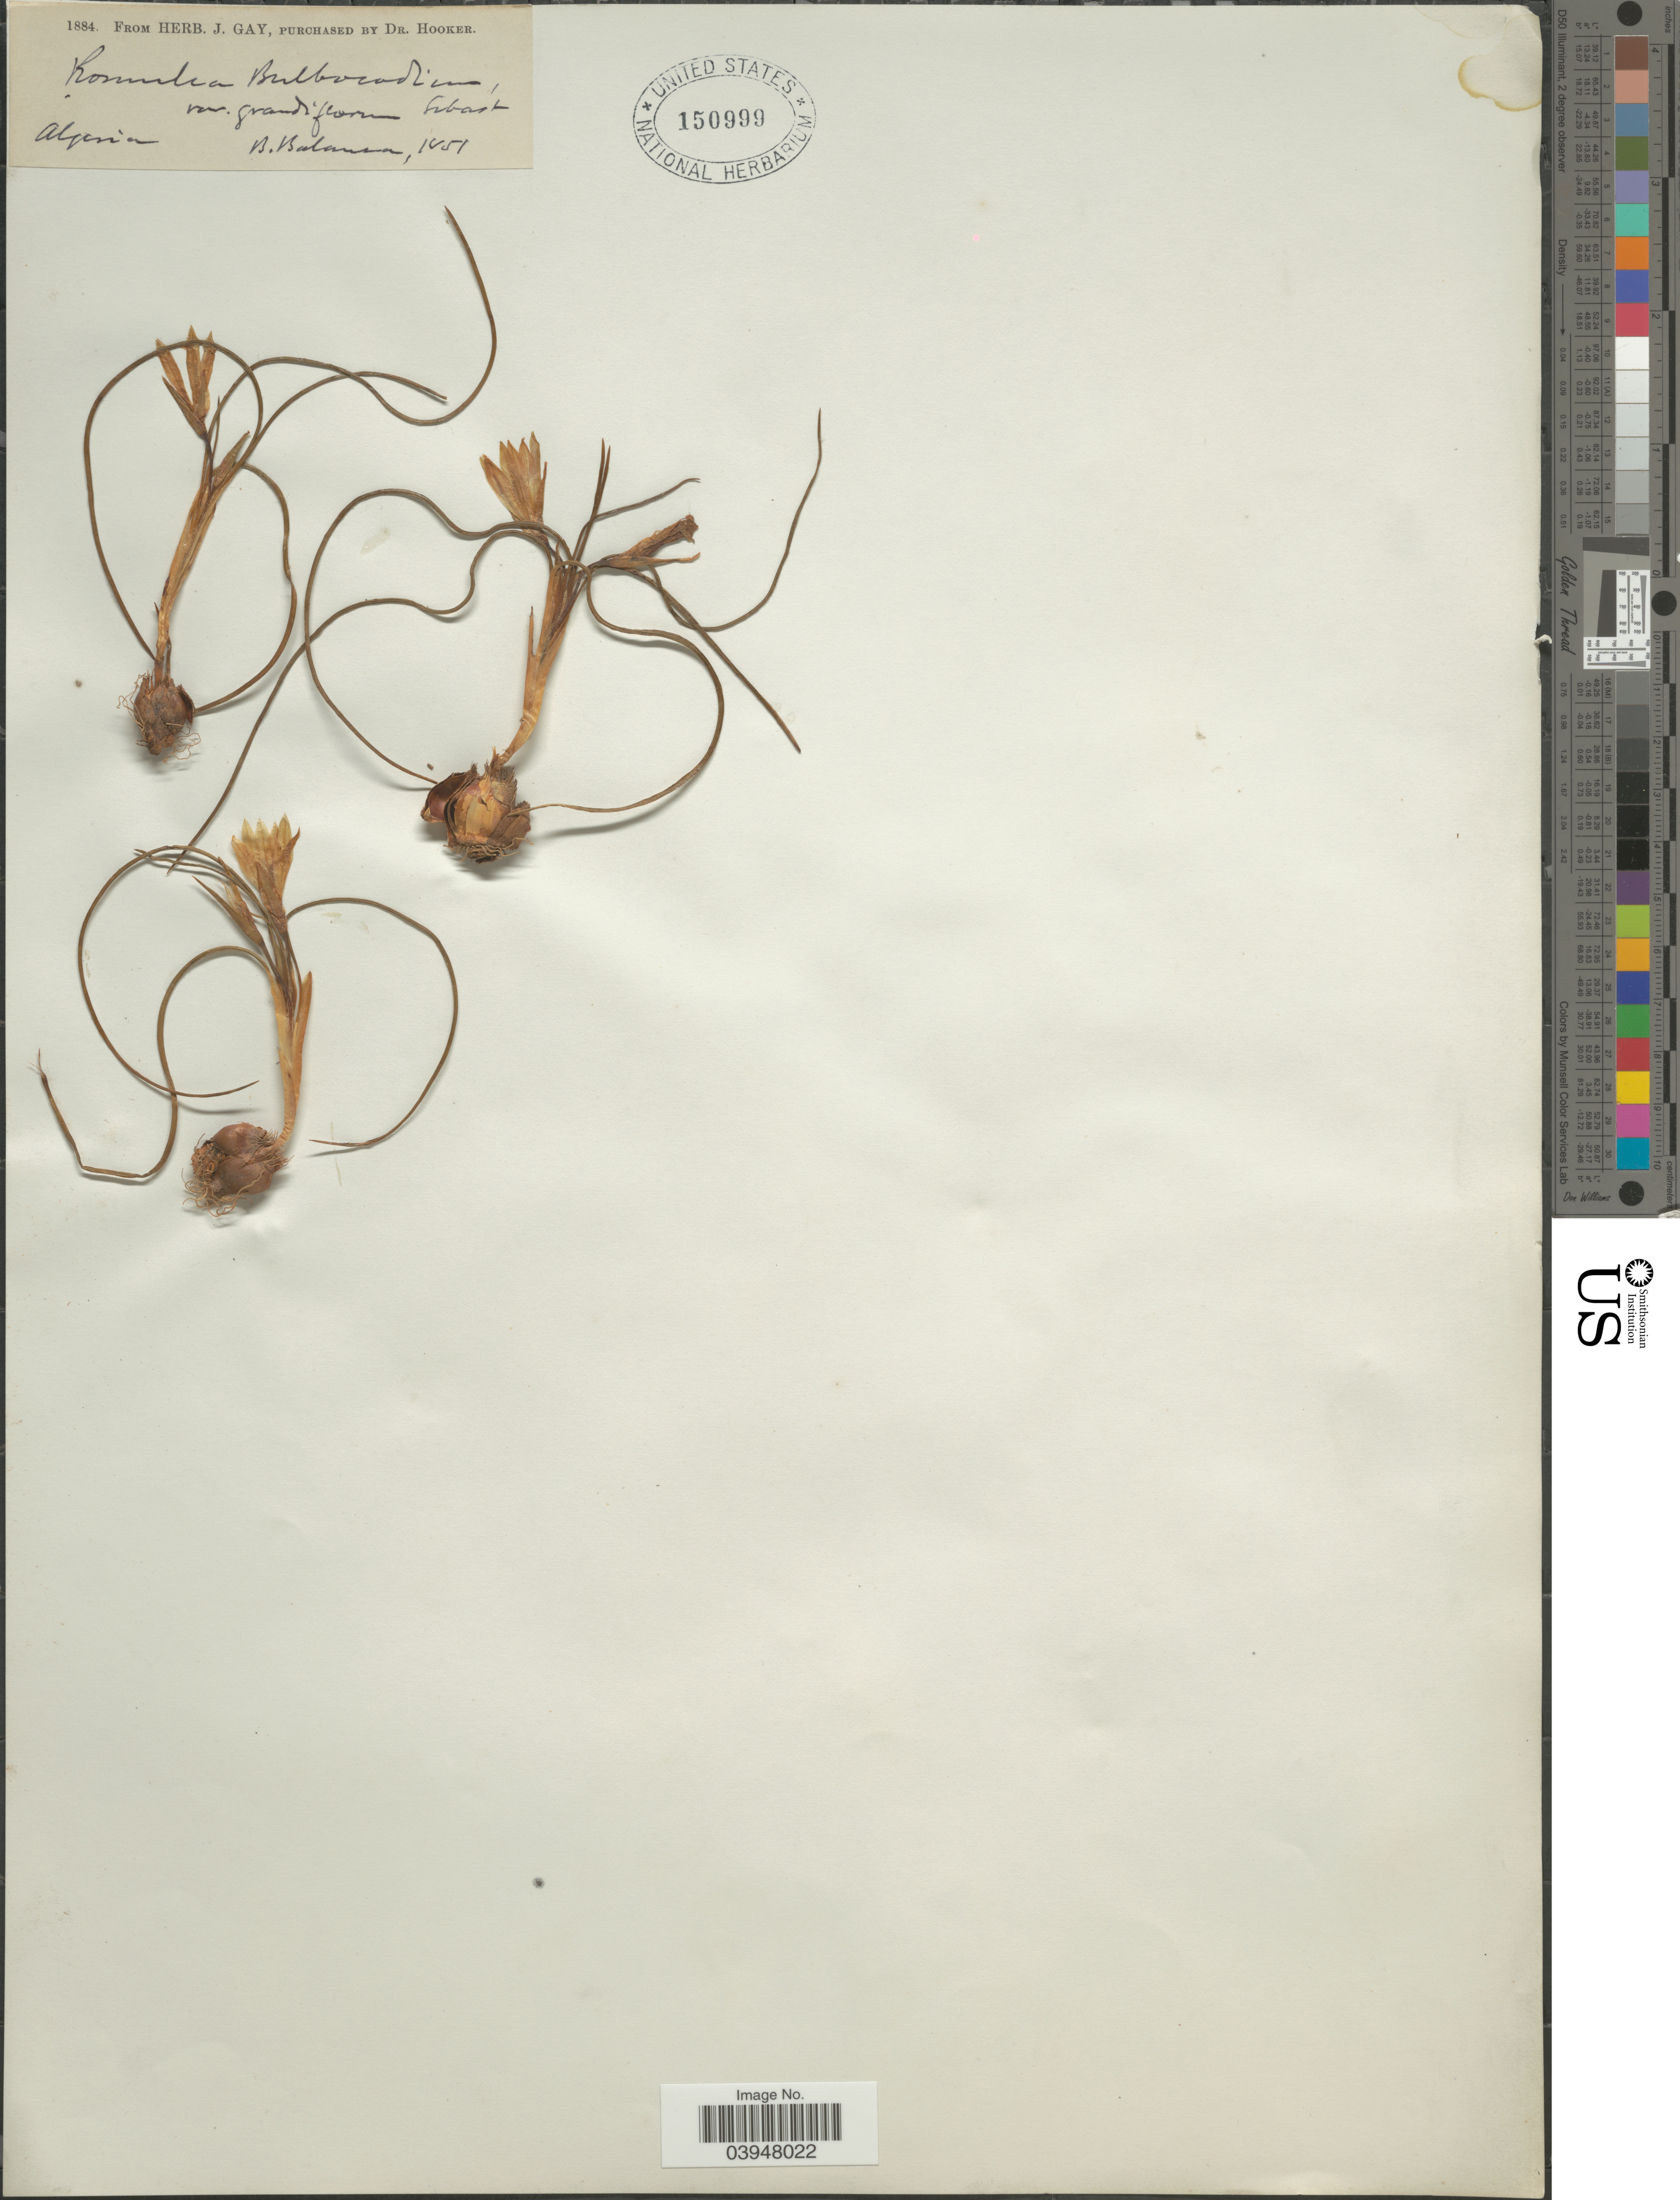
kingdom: Plantae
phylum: Tracheophyta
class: Liliopsida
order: Asparagales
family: Iridaceae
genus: Romulea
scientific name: Romulea bulbocodium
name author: (L.) Sebast. & Mauri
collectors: B. Balansa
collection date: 1851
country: Algeria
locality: Alpina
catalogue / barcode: US 150999